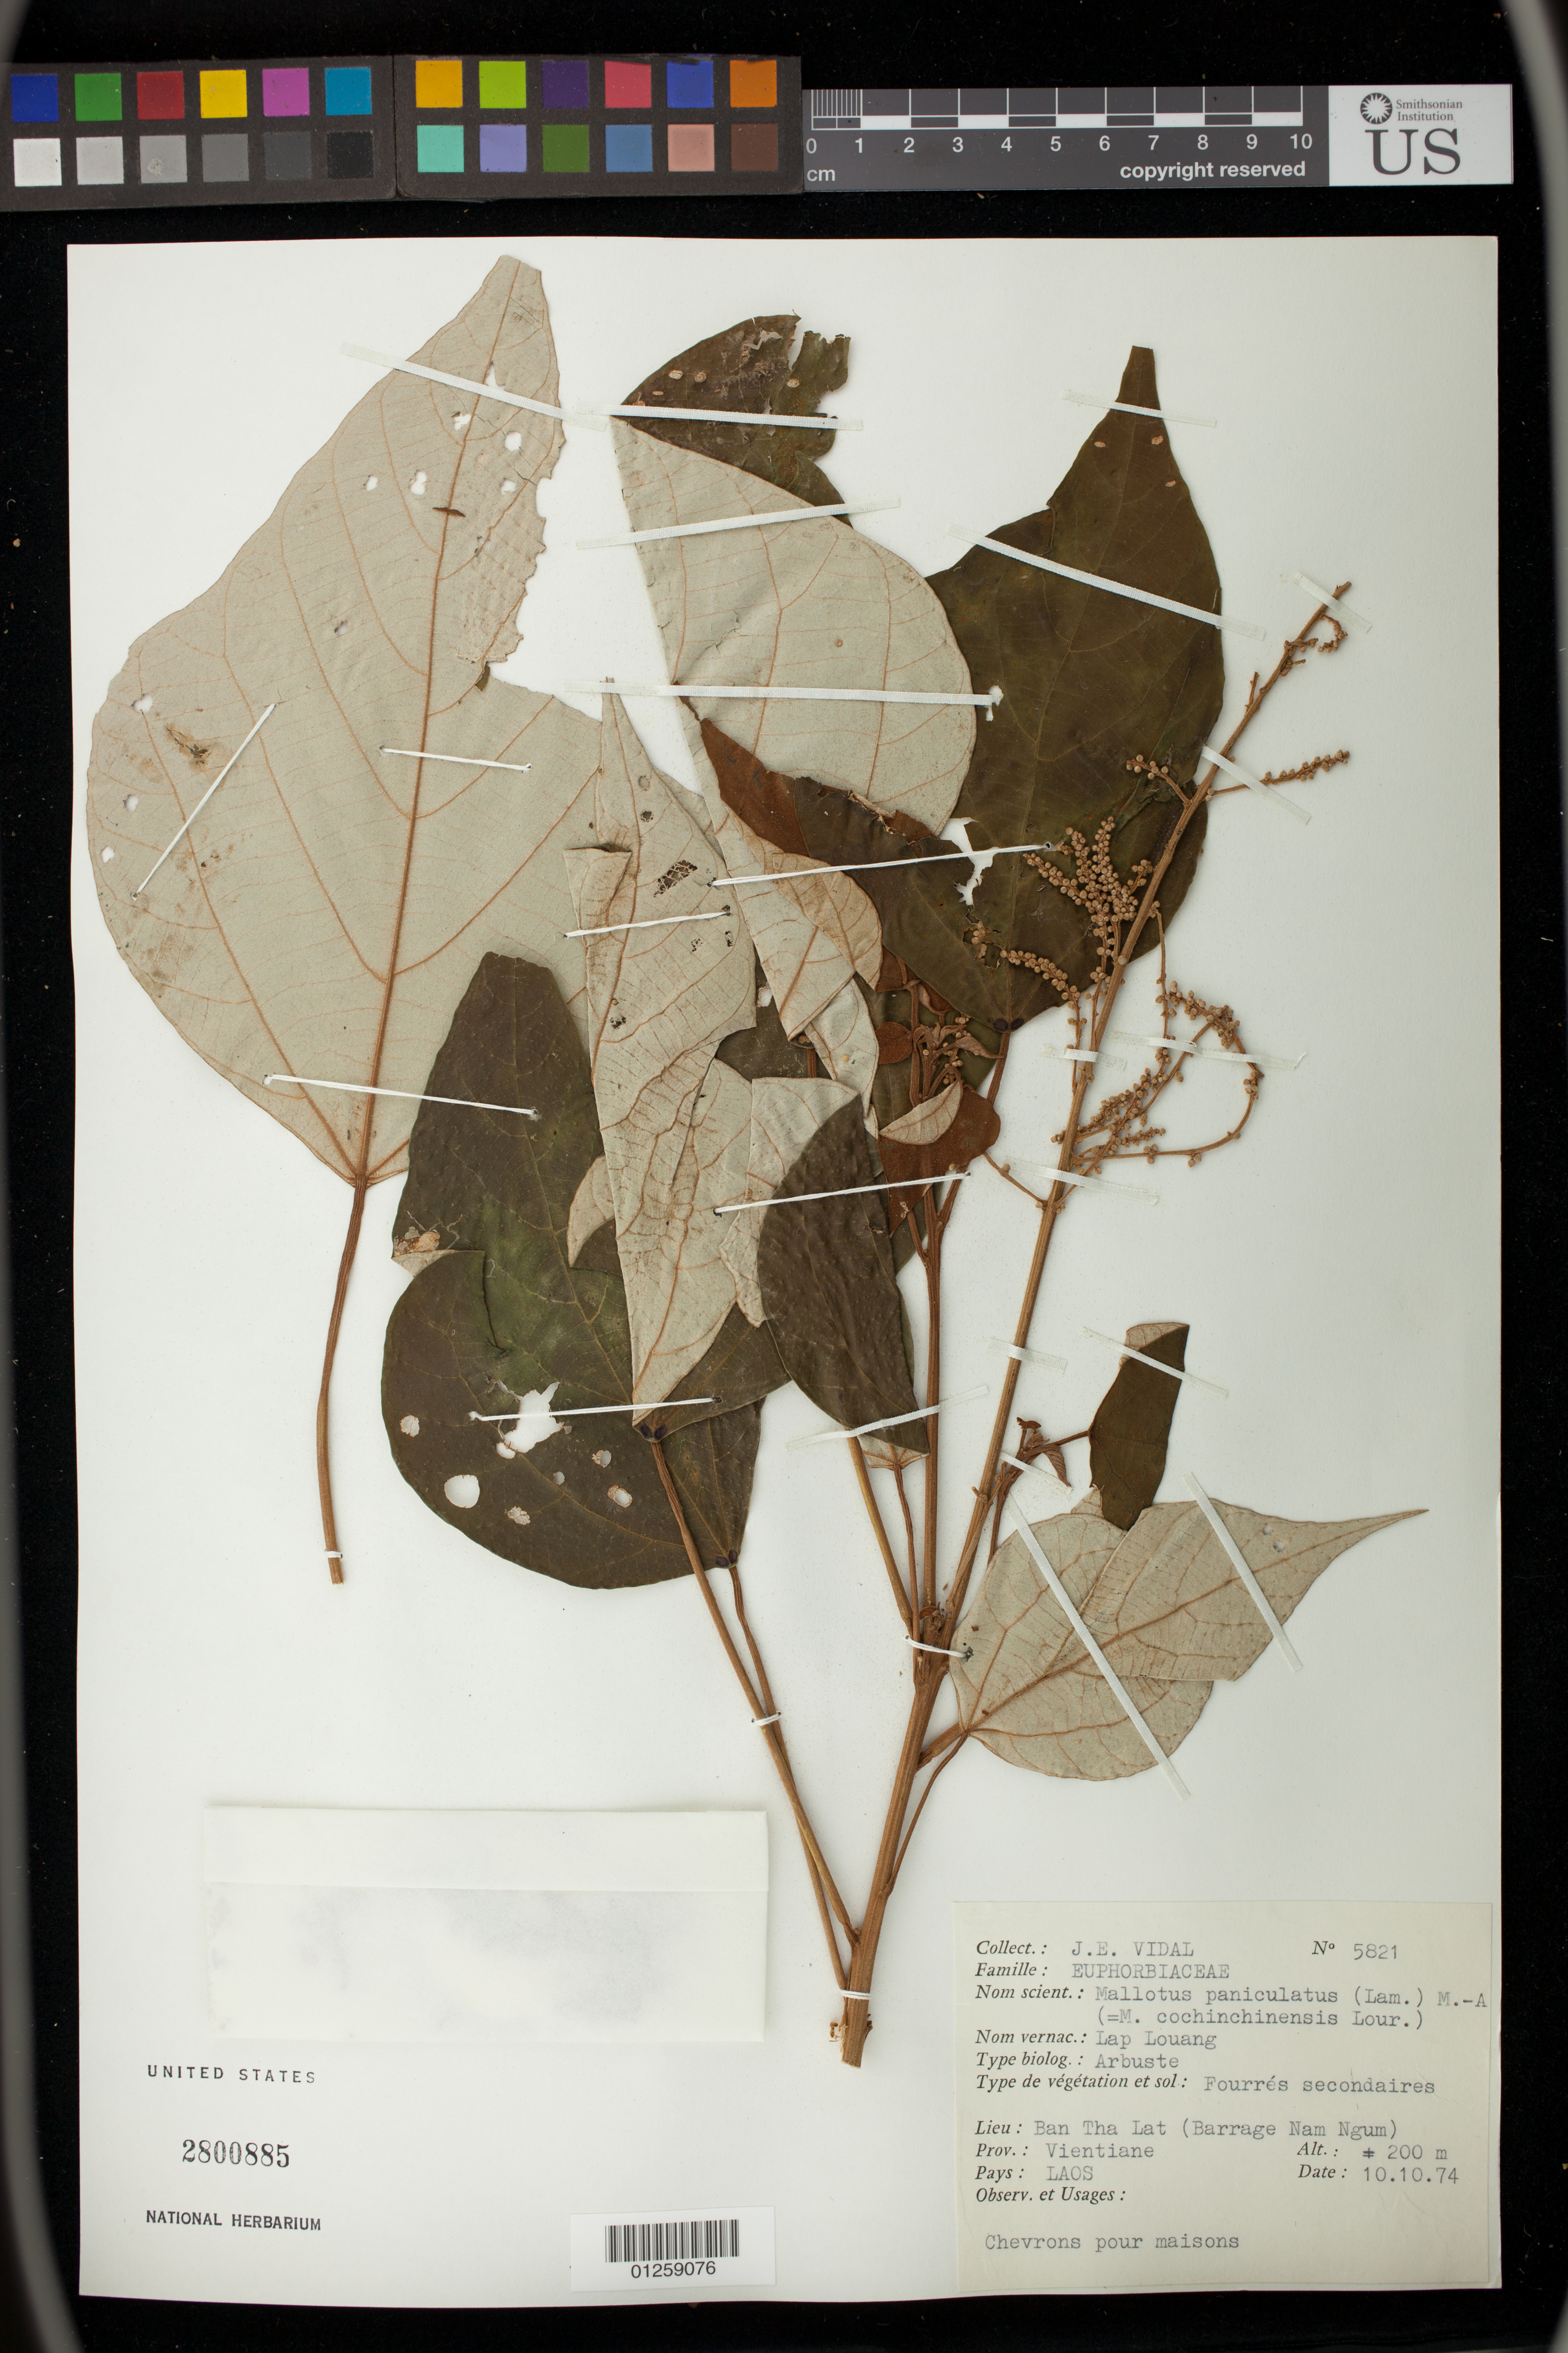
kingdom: Plantae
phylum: Tracheophyta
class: Magnoliopsida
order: Malpighiales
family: Euphorbiaceae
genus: Mallotus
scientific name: Mallotus paniculatus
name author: (Lam.) Müll. Arg.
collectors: J. E. Vidal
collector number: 5821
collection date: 1974-10-10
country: Laos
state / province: Viangchan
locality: Ban Tha Lat (Barrage Nam Ngum)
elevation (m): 200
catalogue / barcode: US 2800885